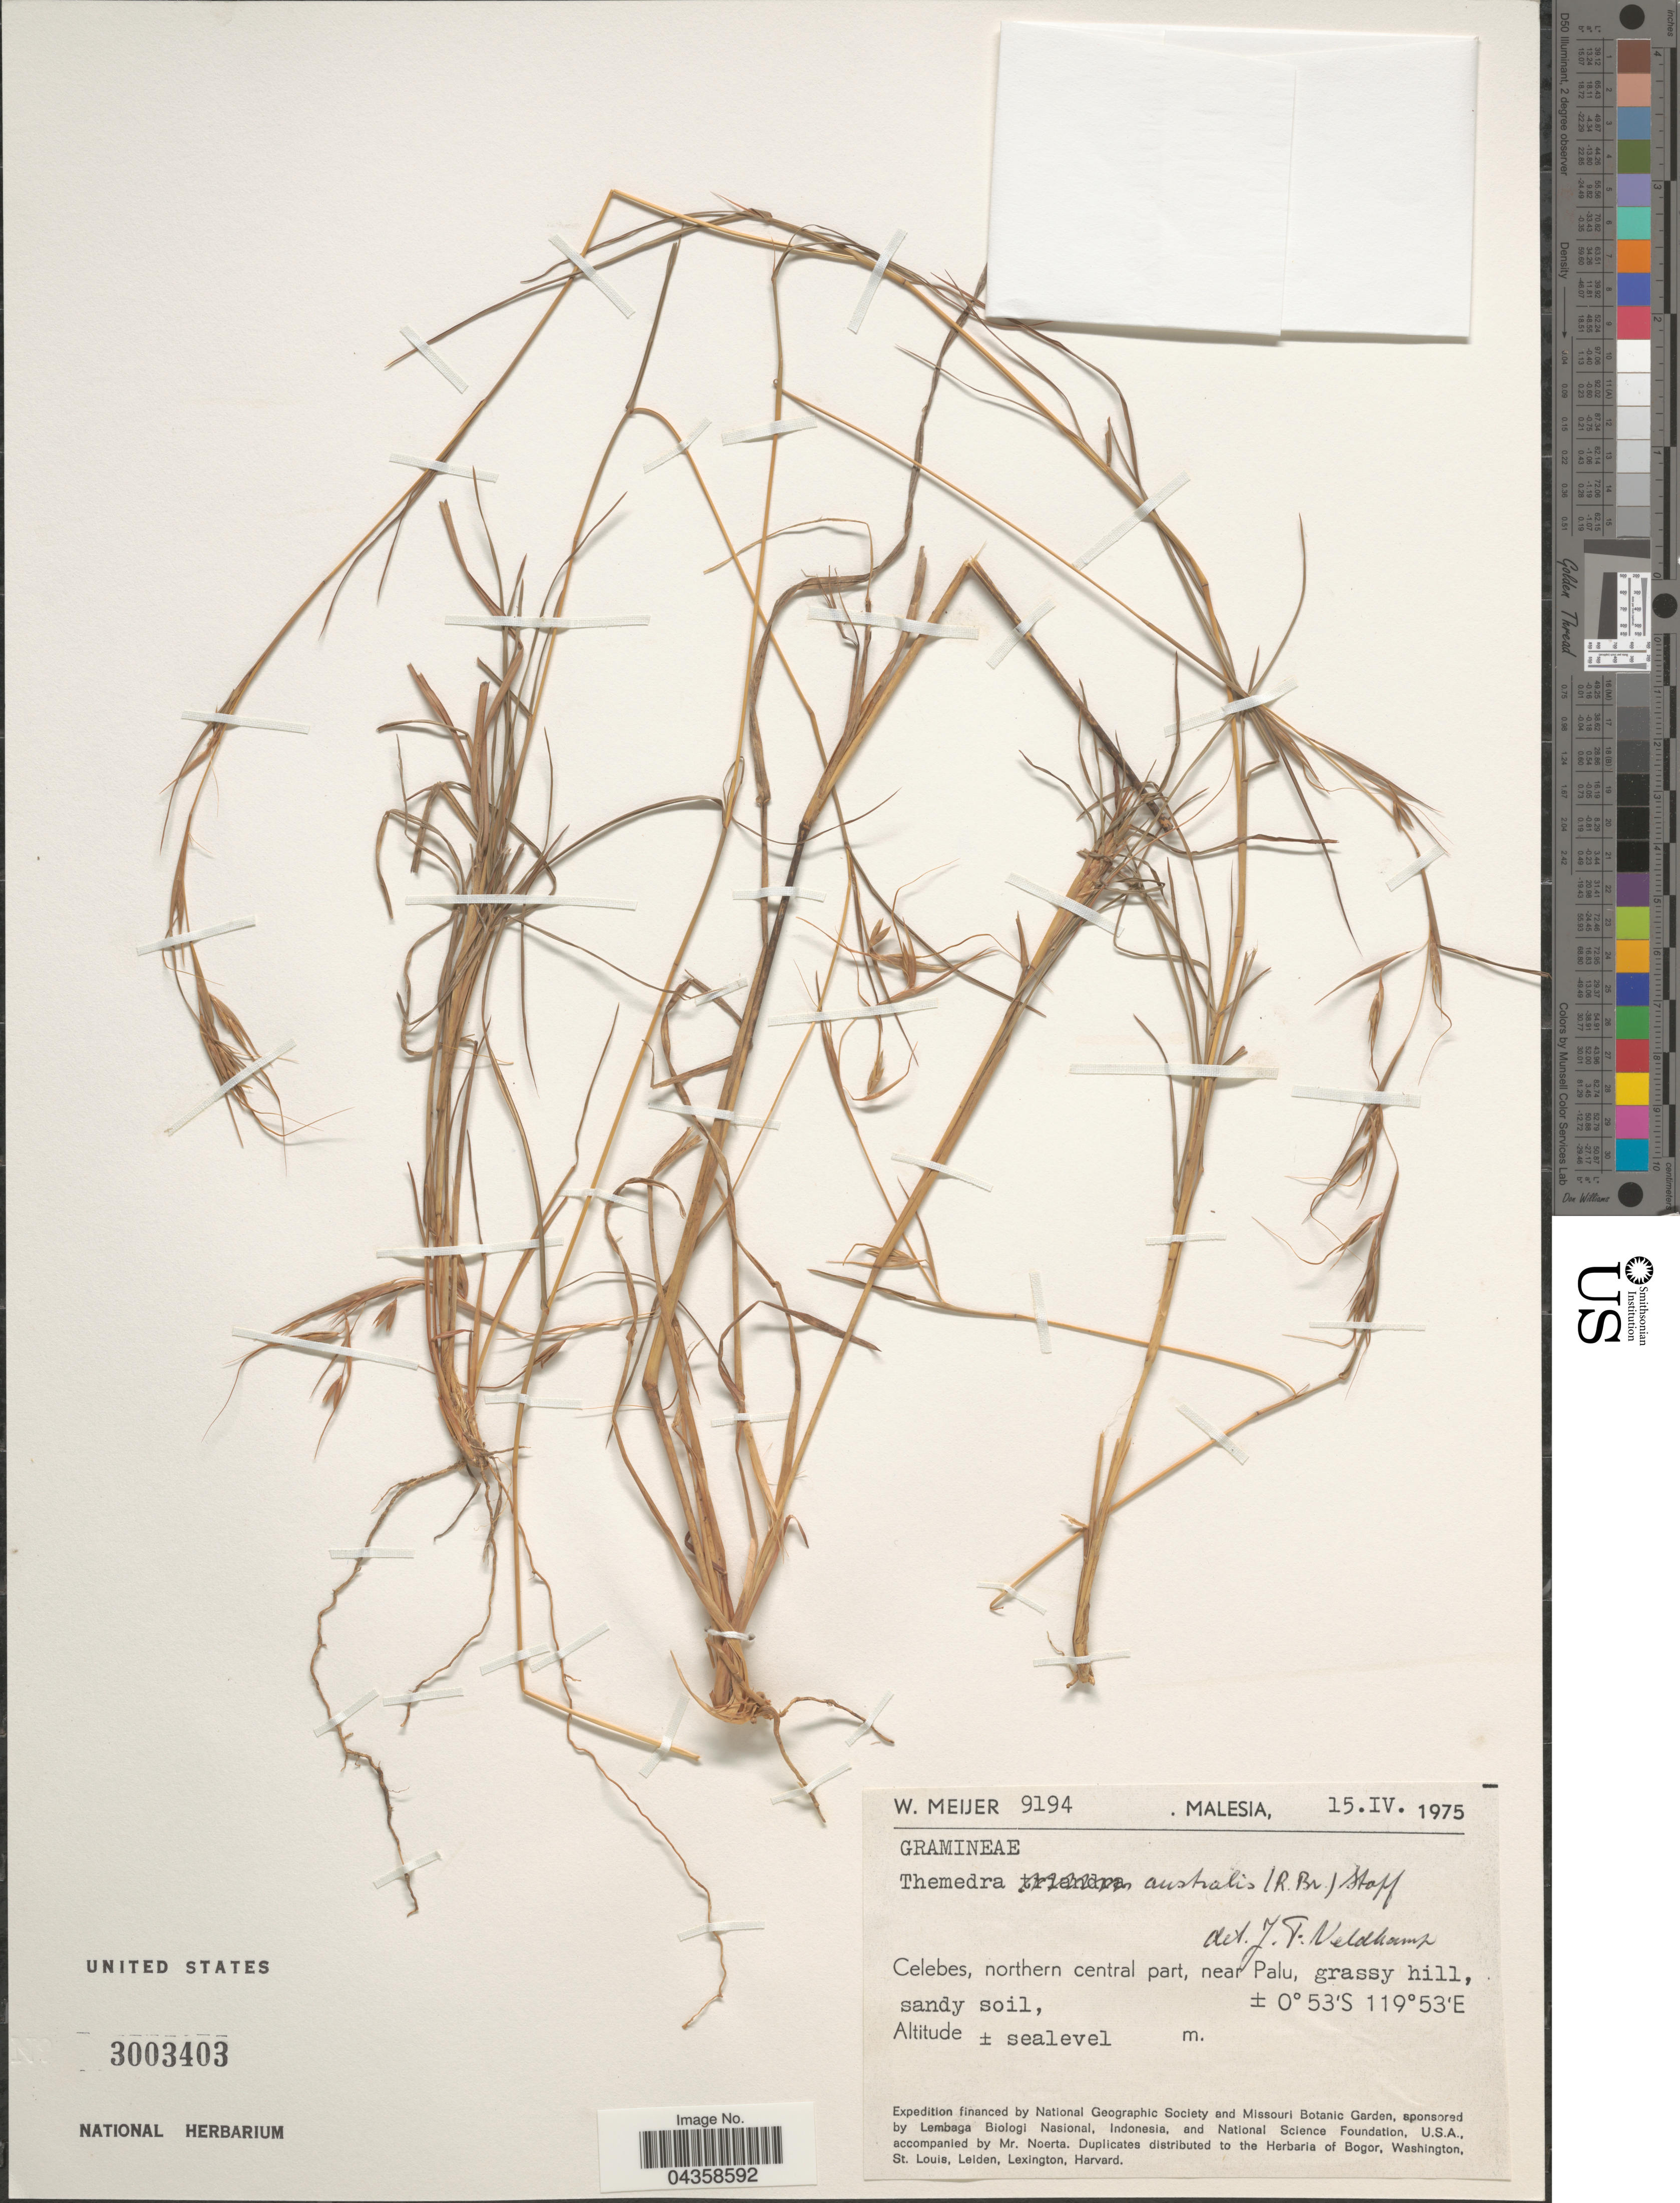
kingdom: Plantae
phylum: Tracheophyta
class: Liliopsida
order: Poales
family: Poaceae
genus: Themeda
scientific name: Themeda triandra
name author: Forssk.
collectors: W. Meijer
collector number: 9194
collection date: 1975-04-15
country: Malaysia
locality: Malesia. Celebes, northern central part, near Palu, grassy hill.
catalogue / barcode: US 3003403